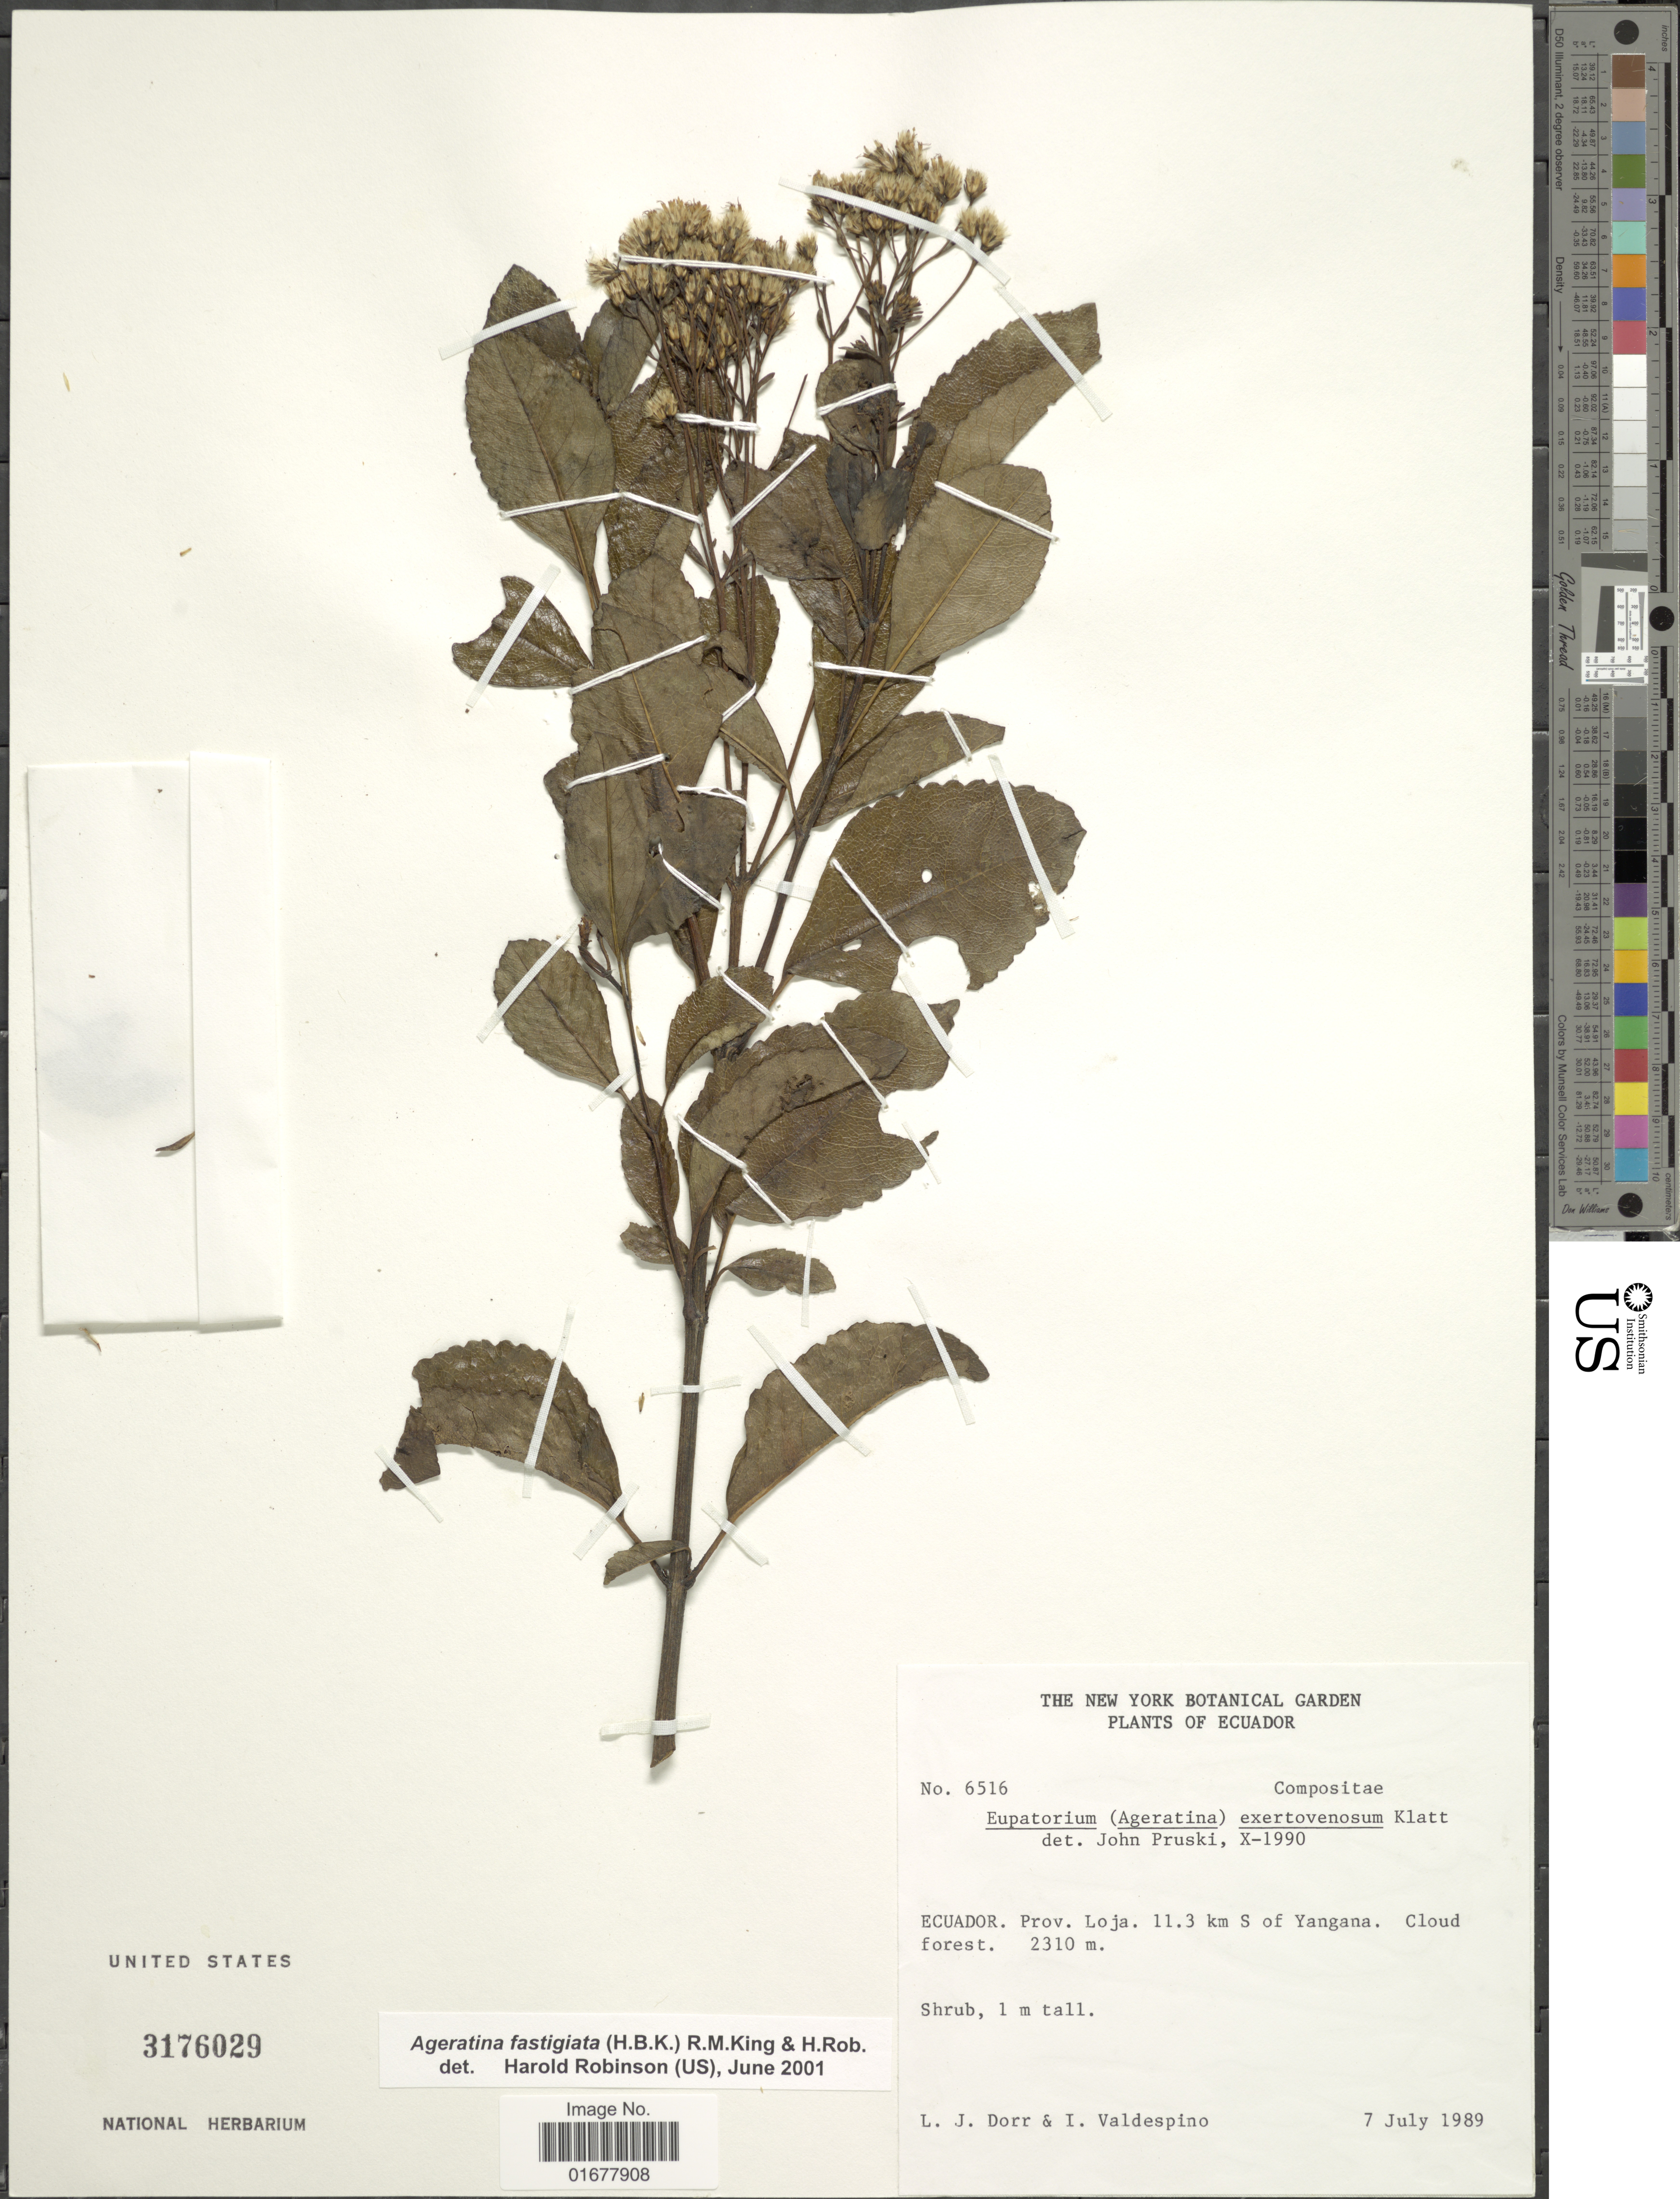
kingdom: Plantae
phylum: Tracheophyta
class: Magnoliopsida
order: Asterales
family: Asteraceae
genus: Ageratina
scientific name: Ageratina exserto-venosa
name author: (Klatt) R.M. King & H. Rob.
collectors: L. J. Dorr & I. A. Valdespino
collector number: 6516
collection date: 1989-07-07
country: Ecuador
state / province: Loja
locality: Prov. Loja, 11.3 km S of Yangana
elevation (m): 2310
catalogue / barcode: US 3176029